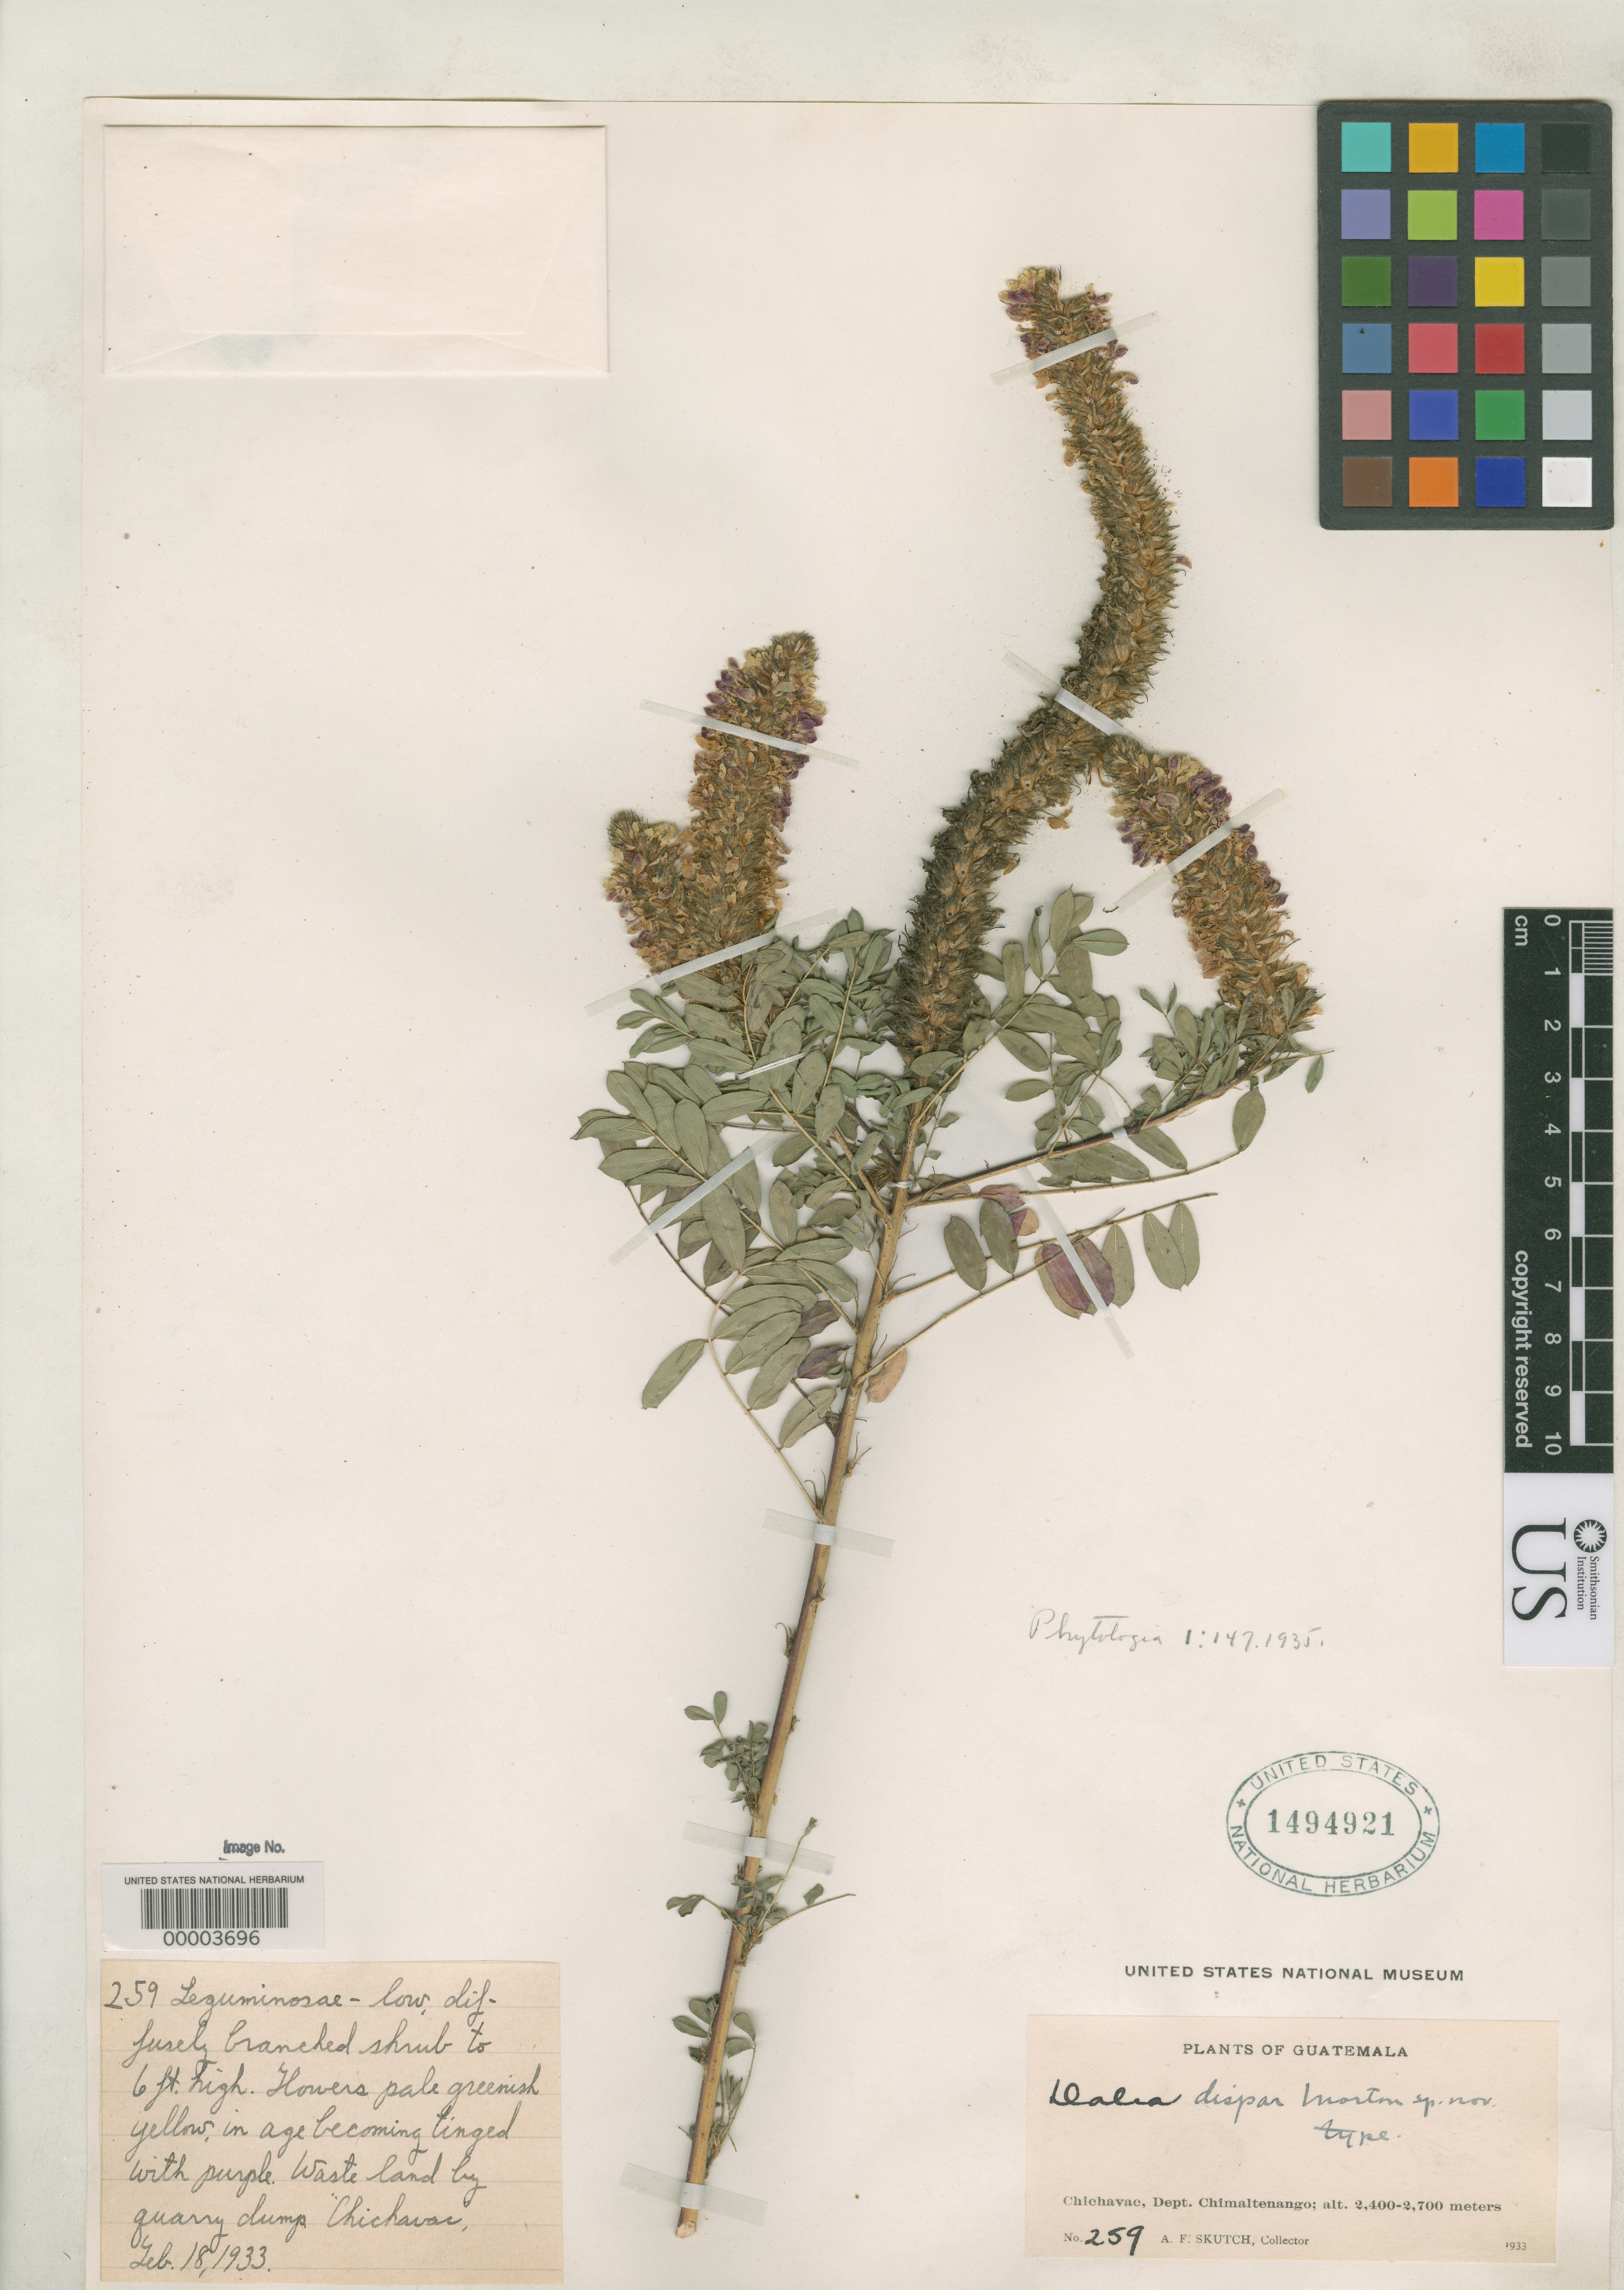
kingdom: Plantae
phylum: Tracheophyta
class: Magnoliopsida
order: Fabales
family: Fabaceae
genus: Dalea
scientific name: Dalea dispar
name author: C.V. Morton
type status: Holotype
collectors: A. F. Skutch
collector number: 259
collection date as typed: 18 Feb 1933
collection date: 1933-02-18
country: Guatemala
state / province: Chimaltenango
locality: Chichavac.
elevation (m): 2400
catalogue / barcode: US 1494921